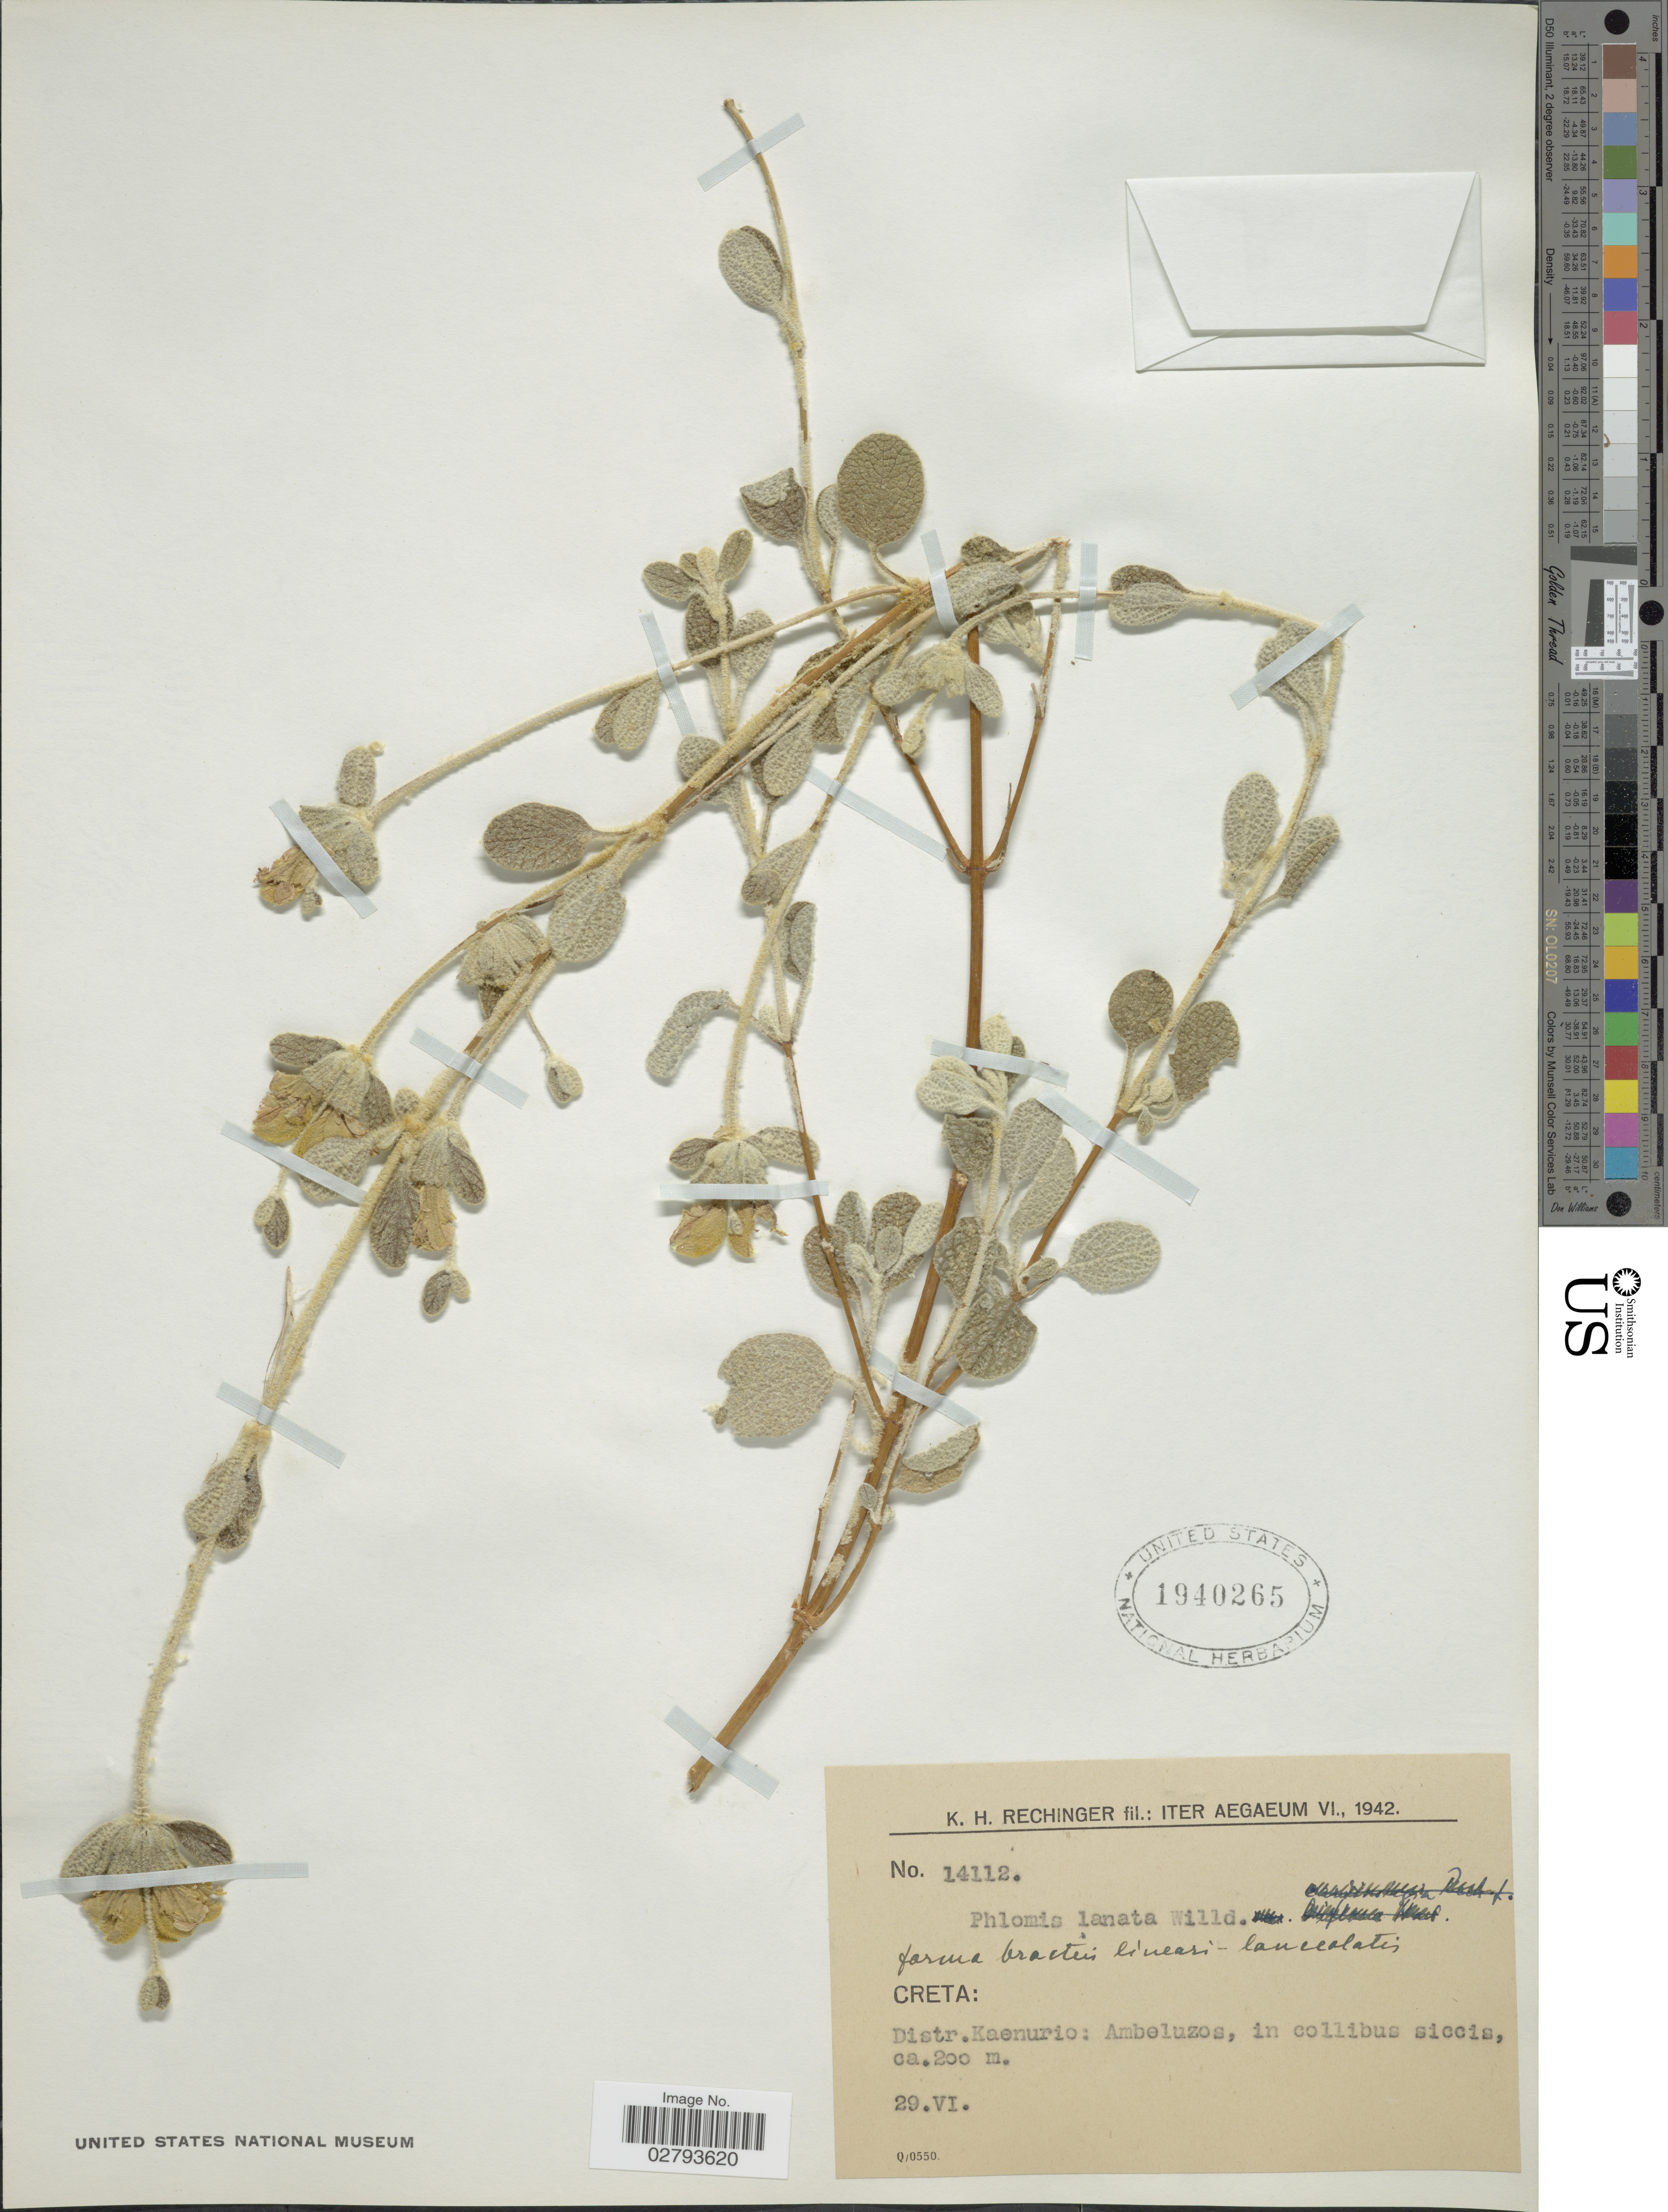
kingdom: Plantae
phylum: Tracheophyta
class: Magnoliopsida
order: Lamiales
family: Lamiaceae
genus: Phlomis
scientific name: Phlomis lanata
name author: Willd.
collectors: K. H. Rechinger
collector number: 14112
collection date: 1942-06-29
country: Greece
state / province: Crete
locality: Aegaeum. Creta: Distr. Kaenurio: Ambeluzos, in collibus siccis.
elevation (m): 200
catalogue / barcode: US 1940265